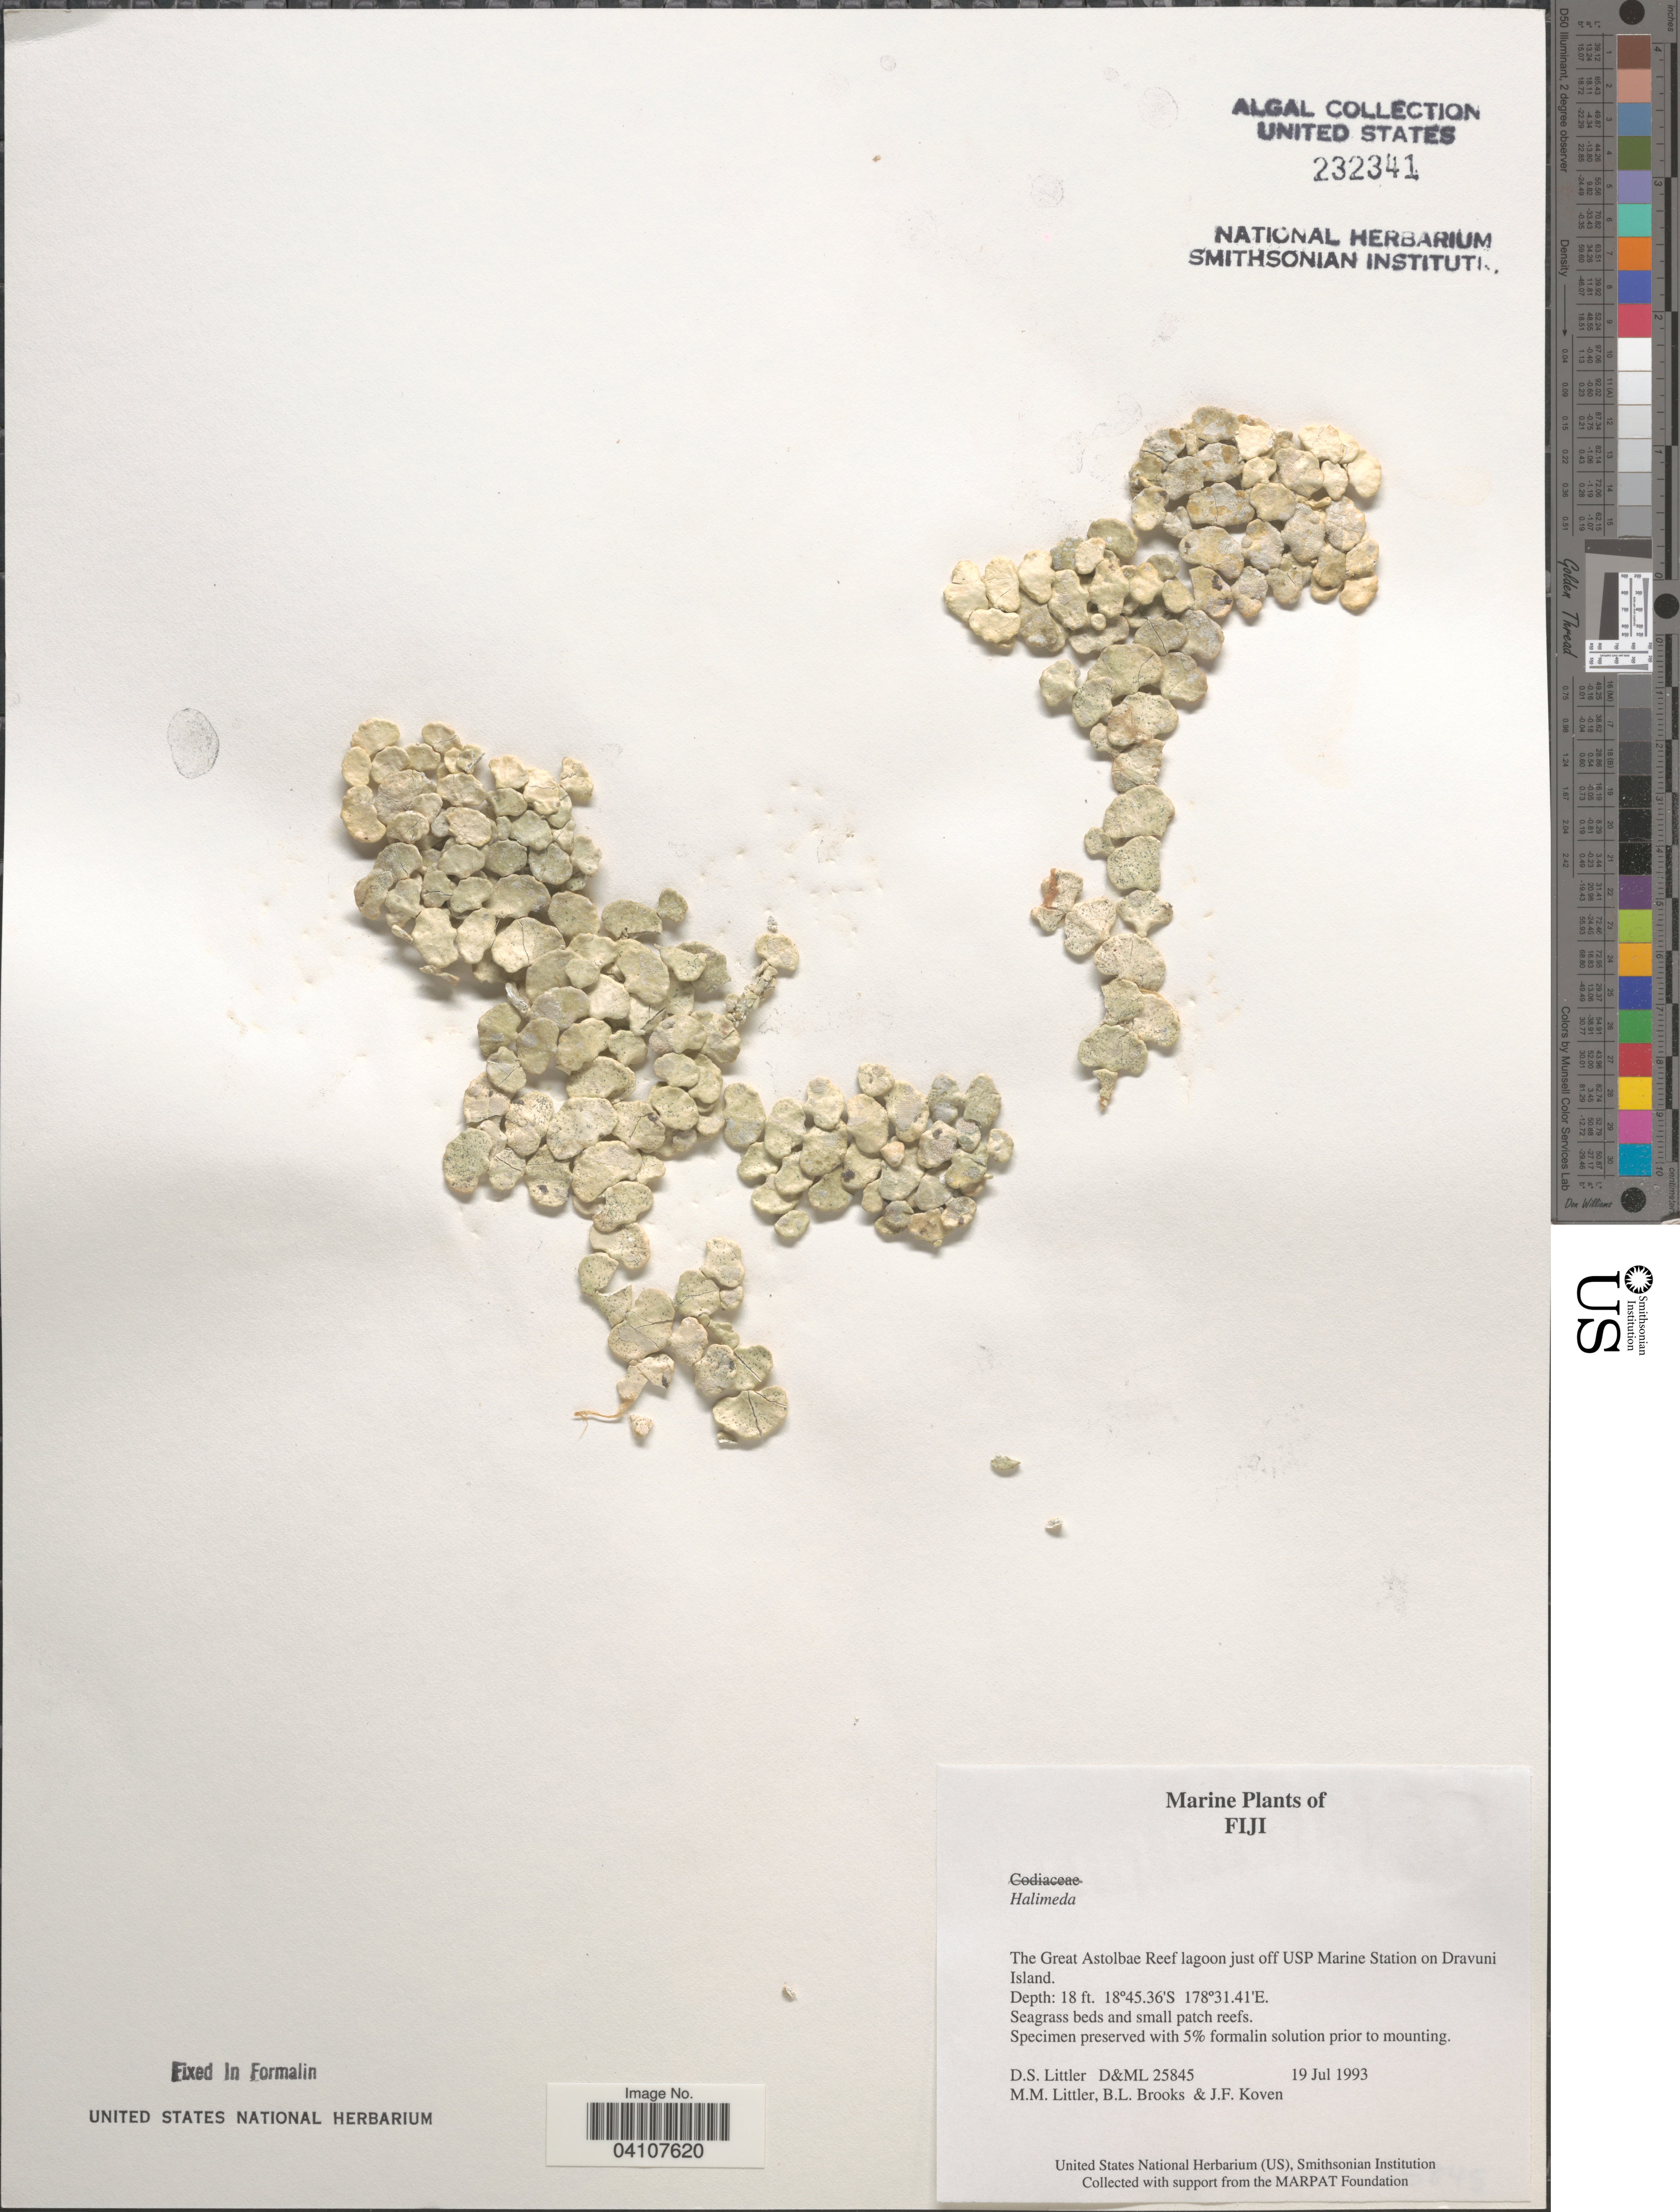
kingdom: Plantae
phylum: Chlorophyta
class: Ulvophyceae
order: Bryopsidales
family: Halimedaceae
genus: Halimeda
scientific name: Halimeda sp.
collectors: D. S. Littler, B. Brooks & J. Koven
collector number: D&ML25845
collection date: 1993-07-19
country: Fiji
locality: The Great Astrolbae Reef lagoon just off USP Marine Station on Dravuni Island.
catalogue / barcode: US 232341